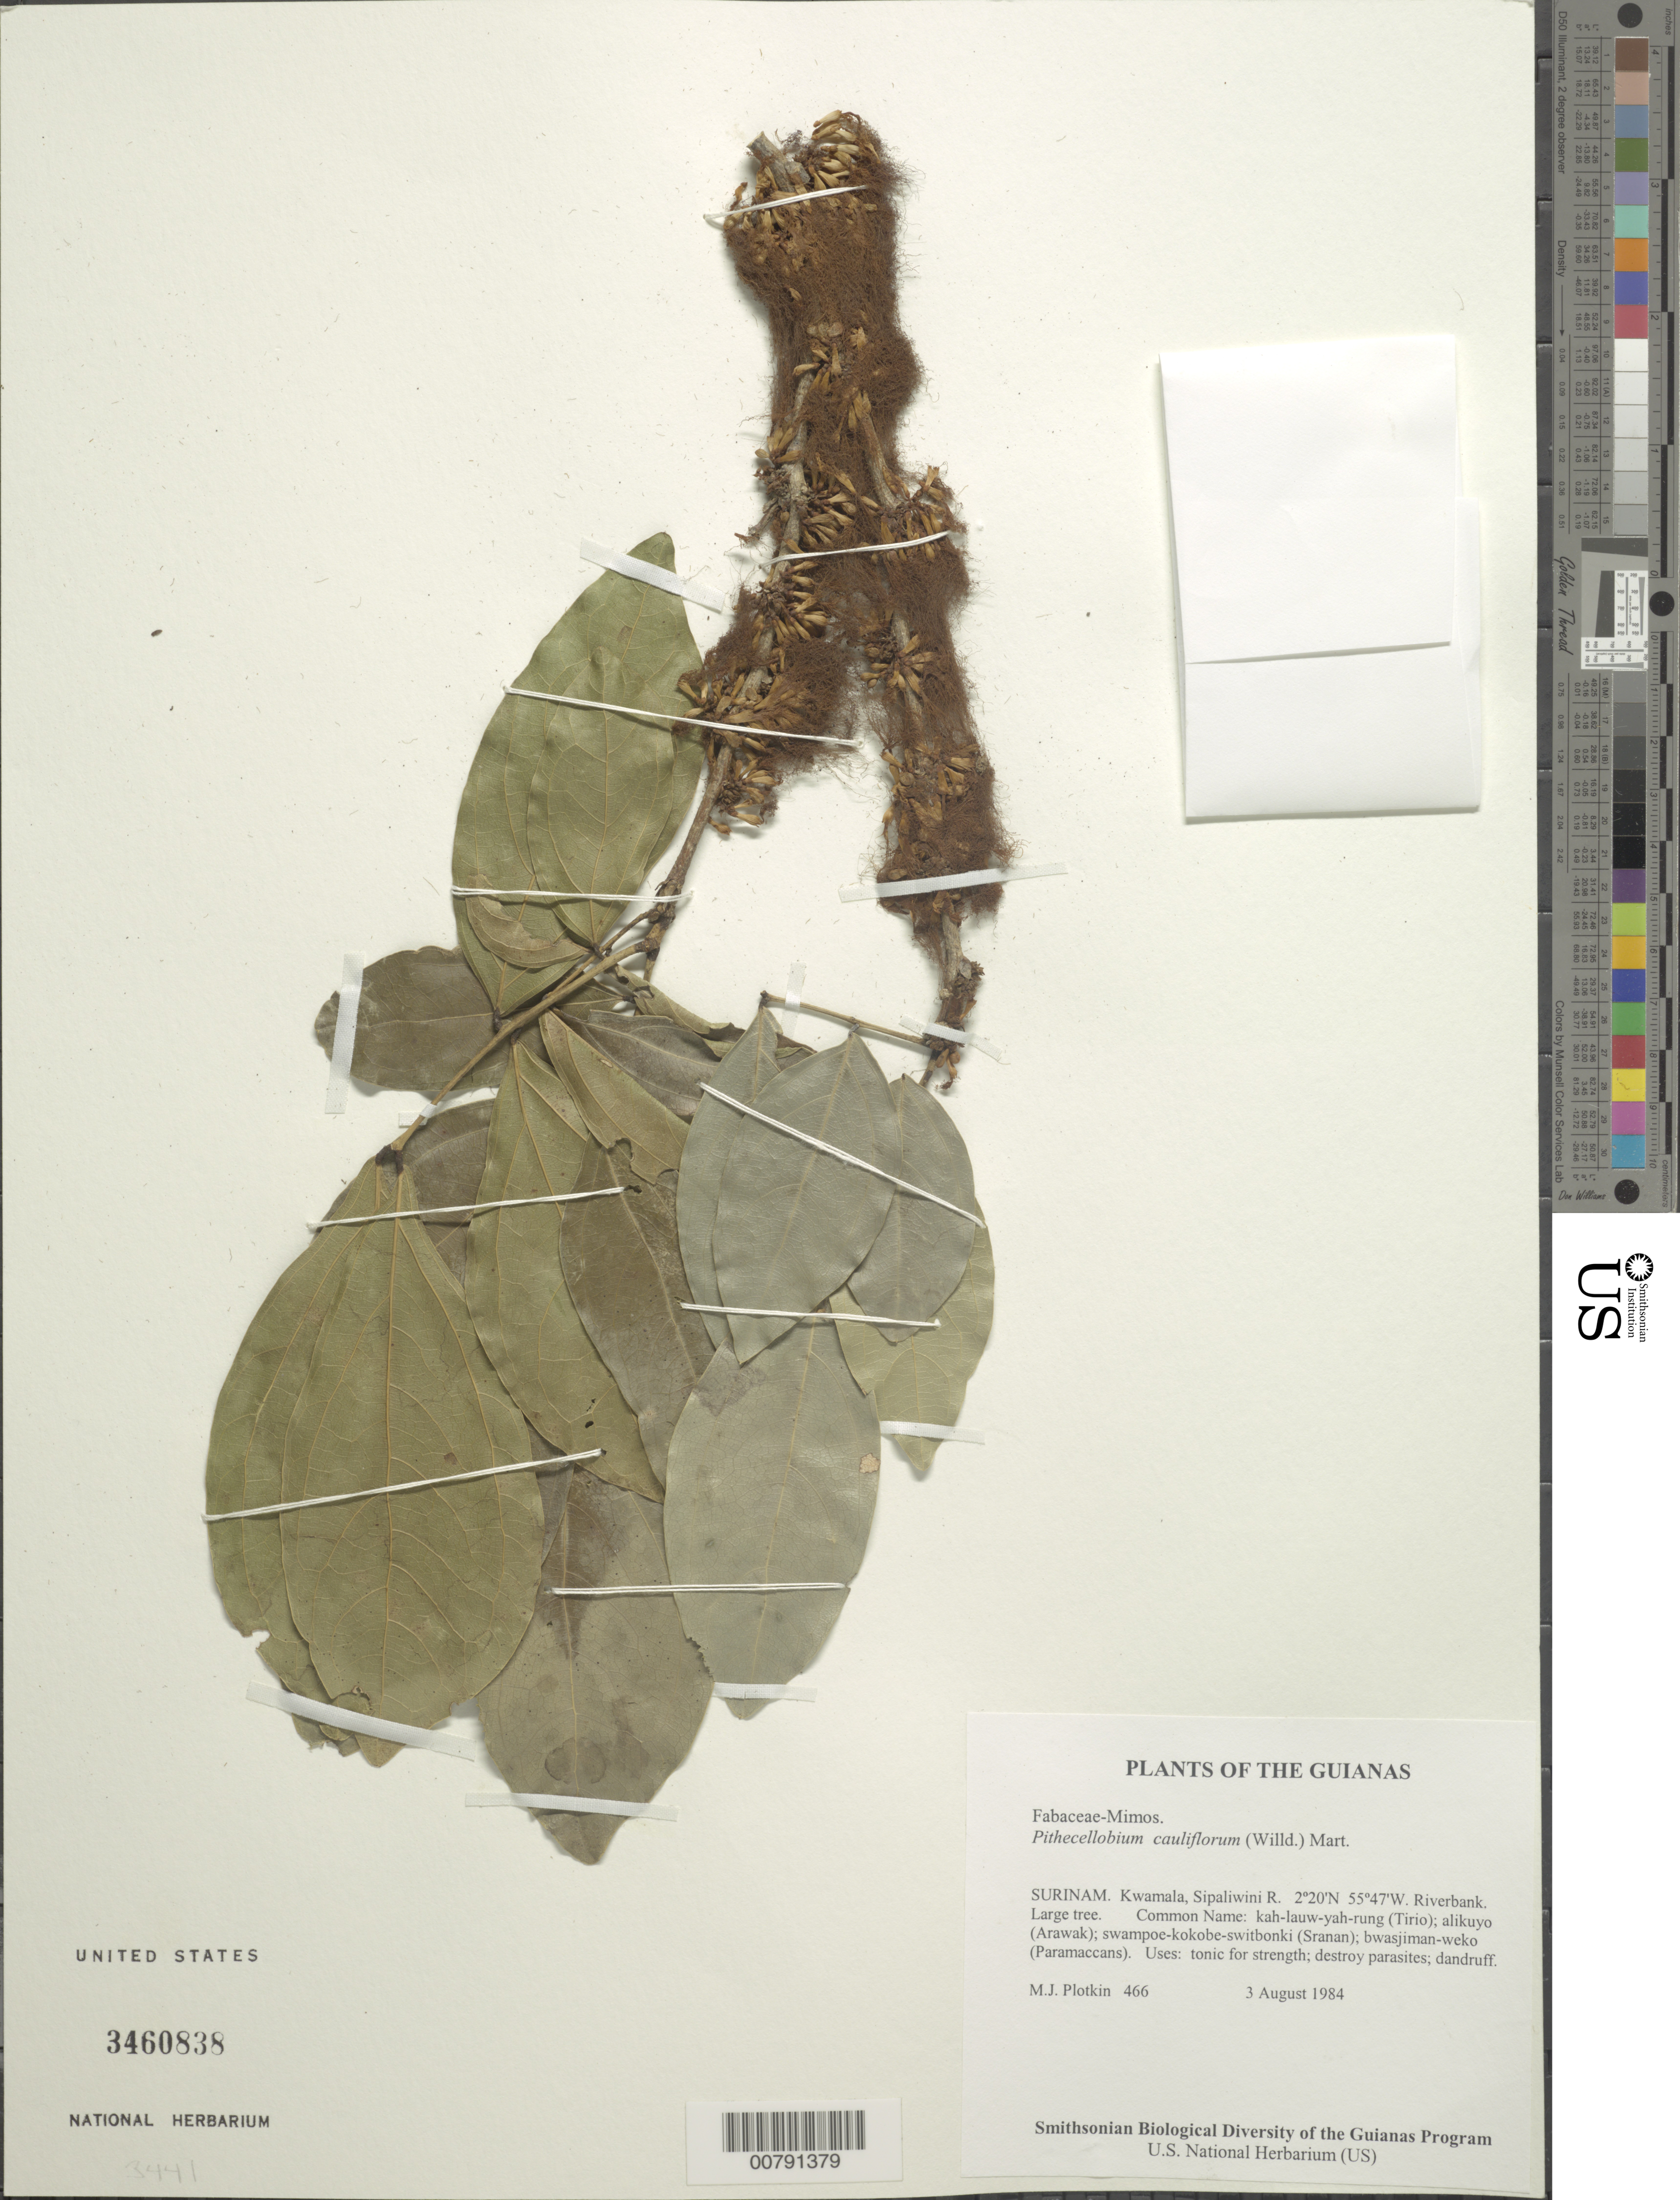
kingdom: Plantae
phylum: Tracheophyta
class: Magnoliopsida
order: Fabales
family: Fabaceae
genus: Zygia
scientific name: Zygia cauliflora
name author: (Willd.) Killip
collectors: M. Plotkin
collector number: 466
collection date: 1984-08-03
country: Suriname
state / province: Sipaliwini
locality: Guianas. Surinam. Kwamala, Sipaliwini R.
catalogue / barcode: US 3460838